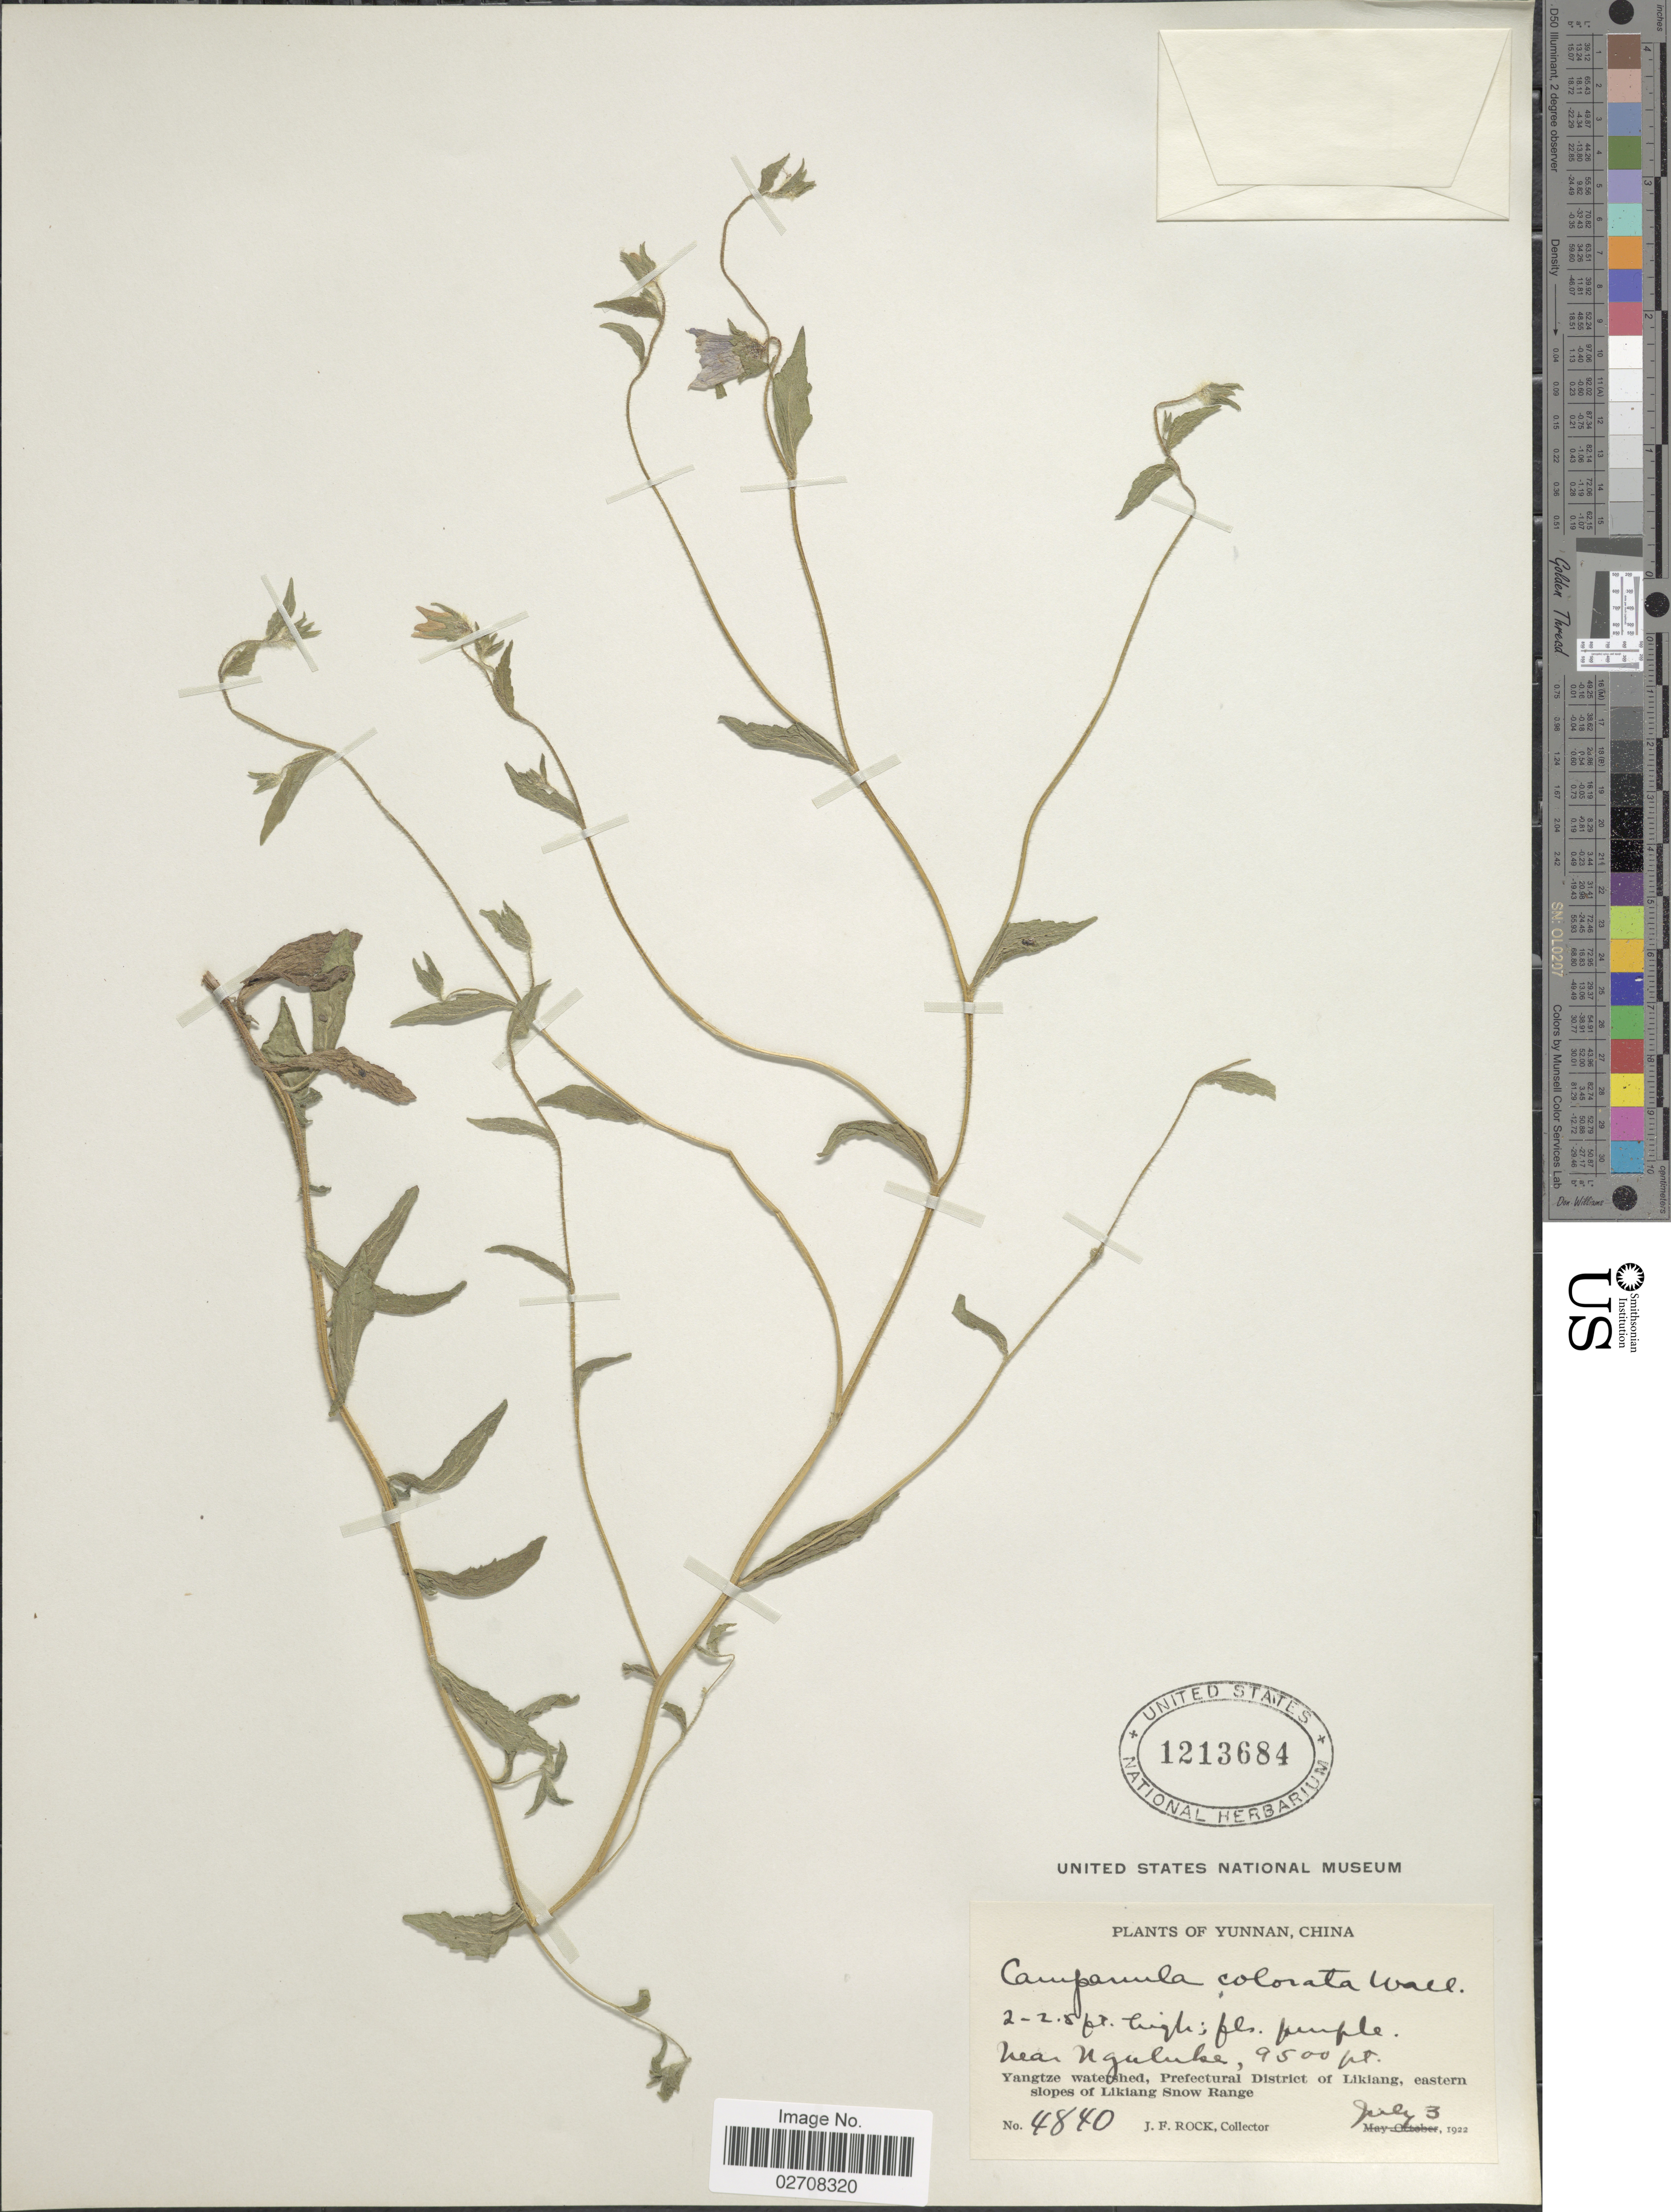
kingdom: Plantae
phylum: Tracheophyta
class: Magnoliopsida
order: Asterales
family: Campanulaceae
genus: Campanula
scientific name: Campanula colorata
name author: Wall.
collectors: J. F. Rock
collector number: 4840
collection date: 1922-07-03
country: China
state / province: Yunnan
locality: Near Nguluke. Yangtze watershed, Prefectural District of Likiang, eastern slopes of Likiang Snow Range.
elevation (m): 2896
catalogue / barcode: US 1213684